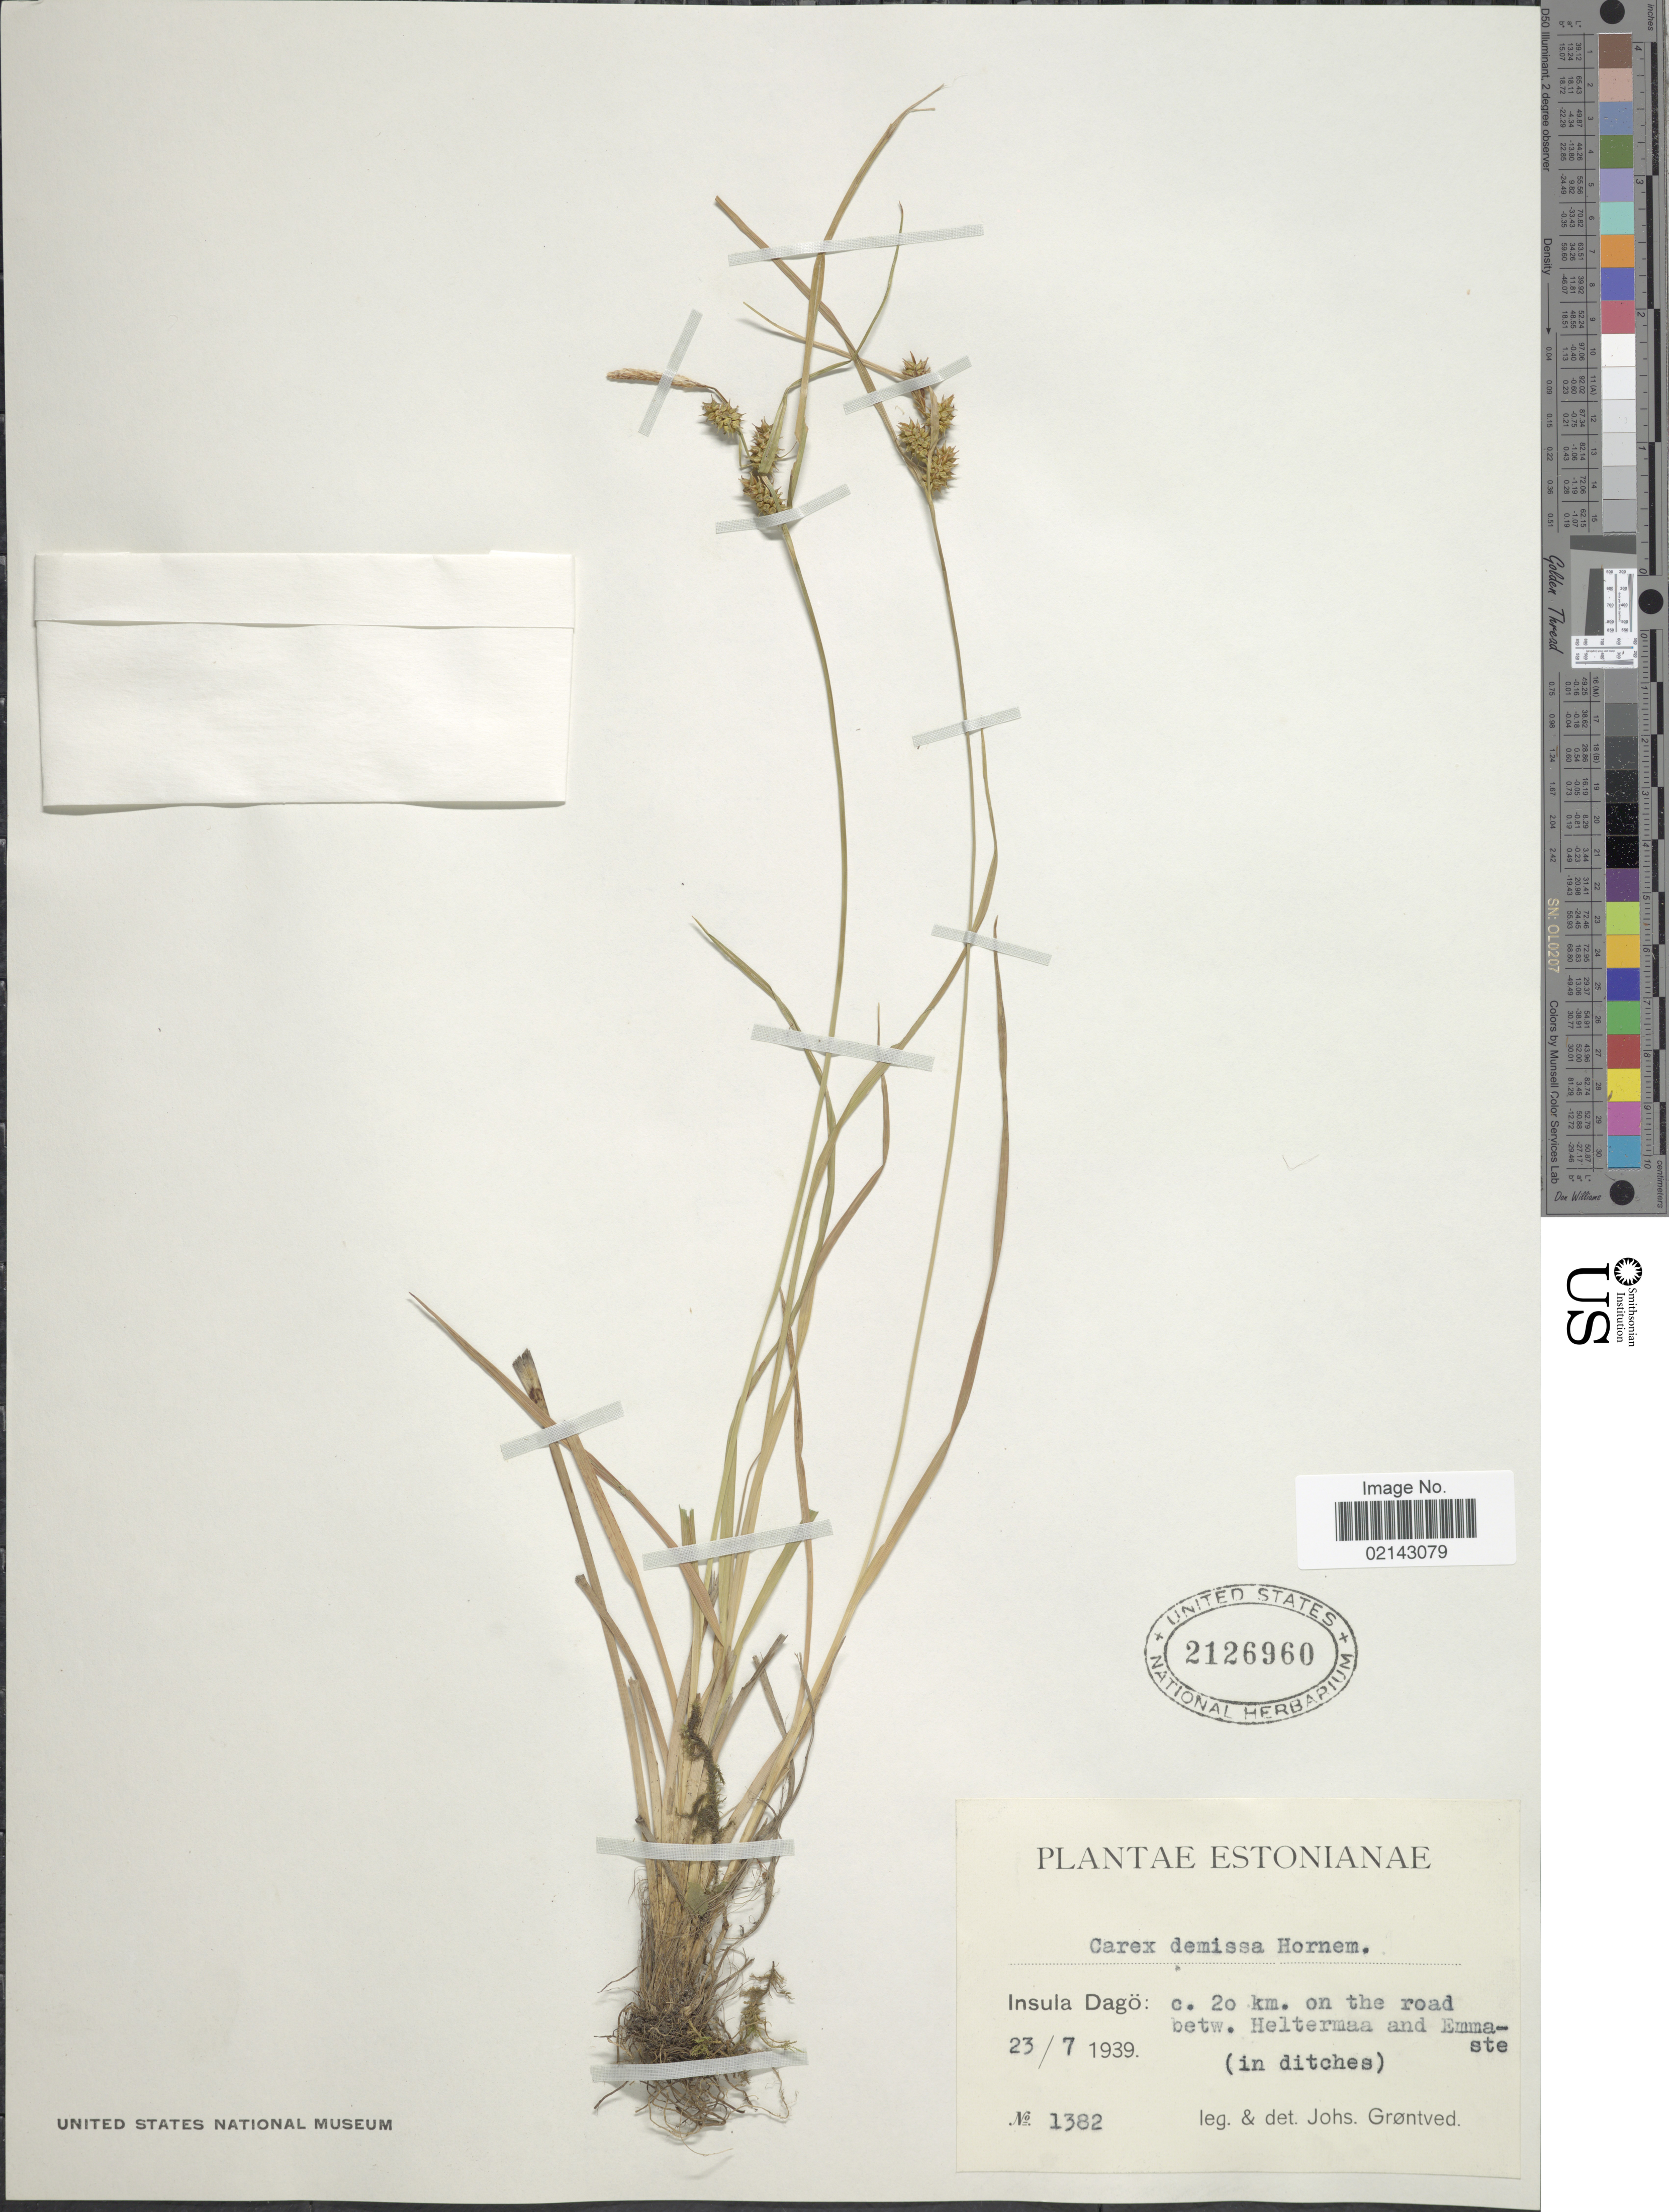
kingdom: Plantae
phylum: Tracheophyta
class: Liliopsida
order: Poales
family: Cyperaceae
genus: Carex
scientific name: Carex demissa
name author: Hornem.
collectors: J. Grøntved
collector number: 1382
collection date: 1939-07-23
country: Estonia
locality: Estonianae. Insula Dago: c. 20 km. on the road betw. Heltermaa and Emmaste (in ditches)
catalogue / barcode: US 2126960